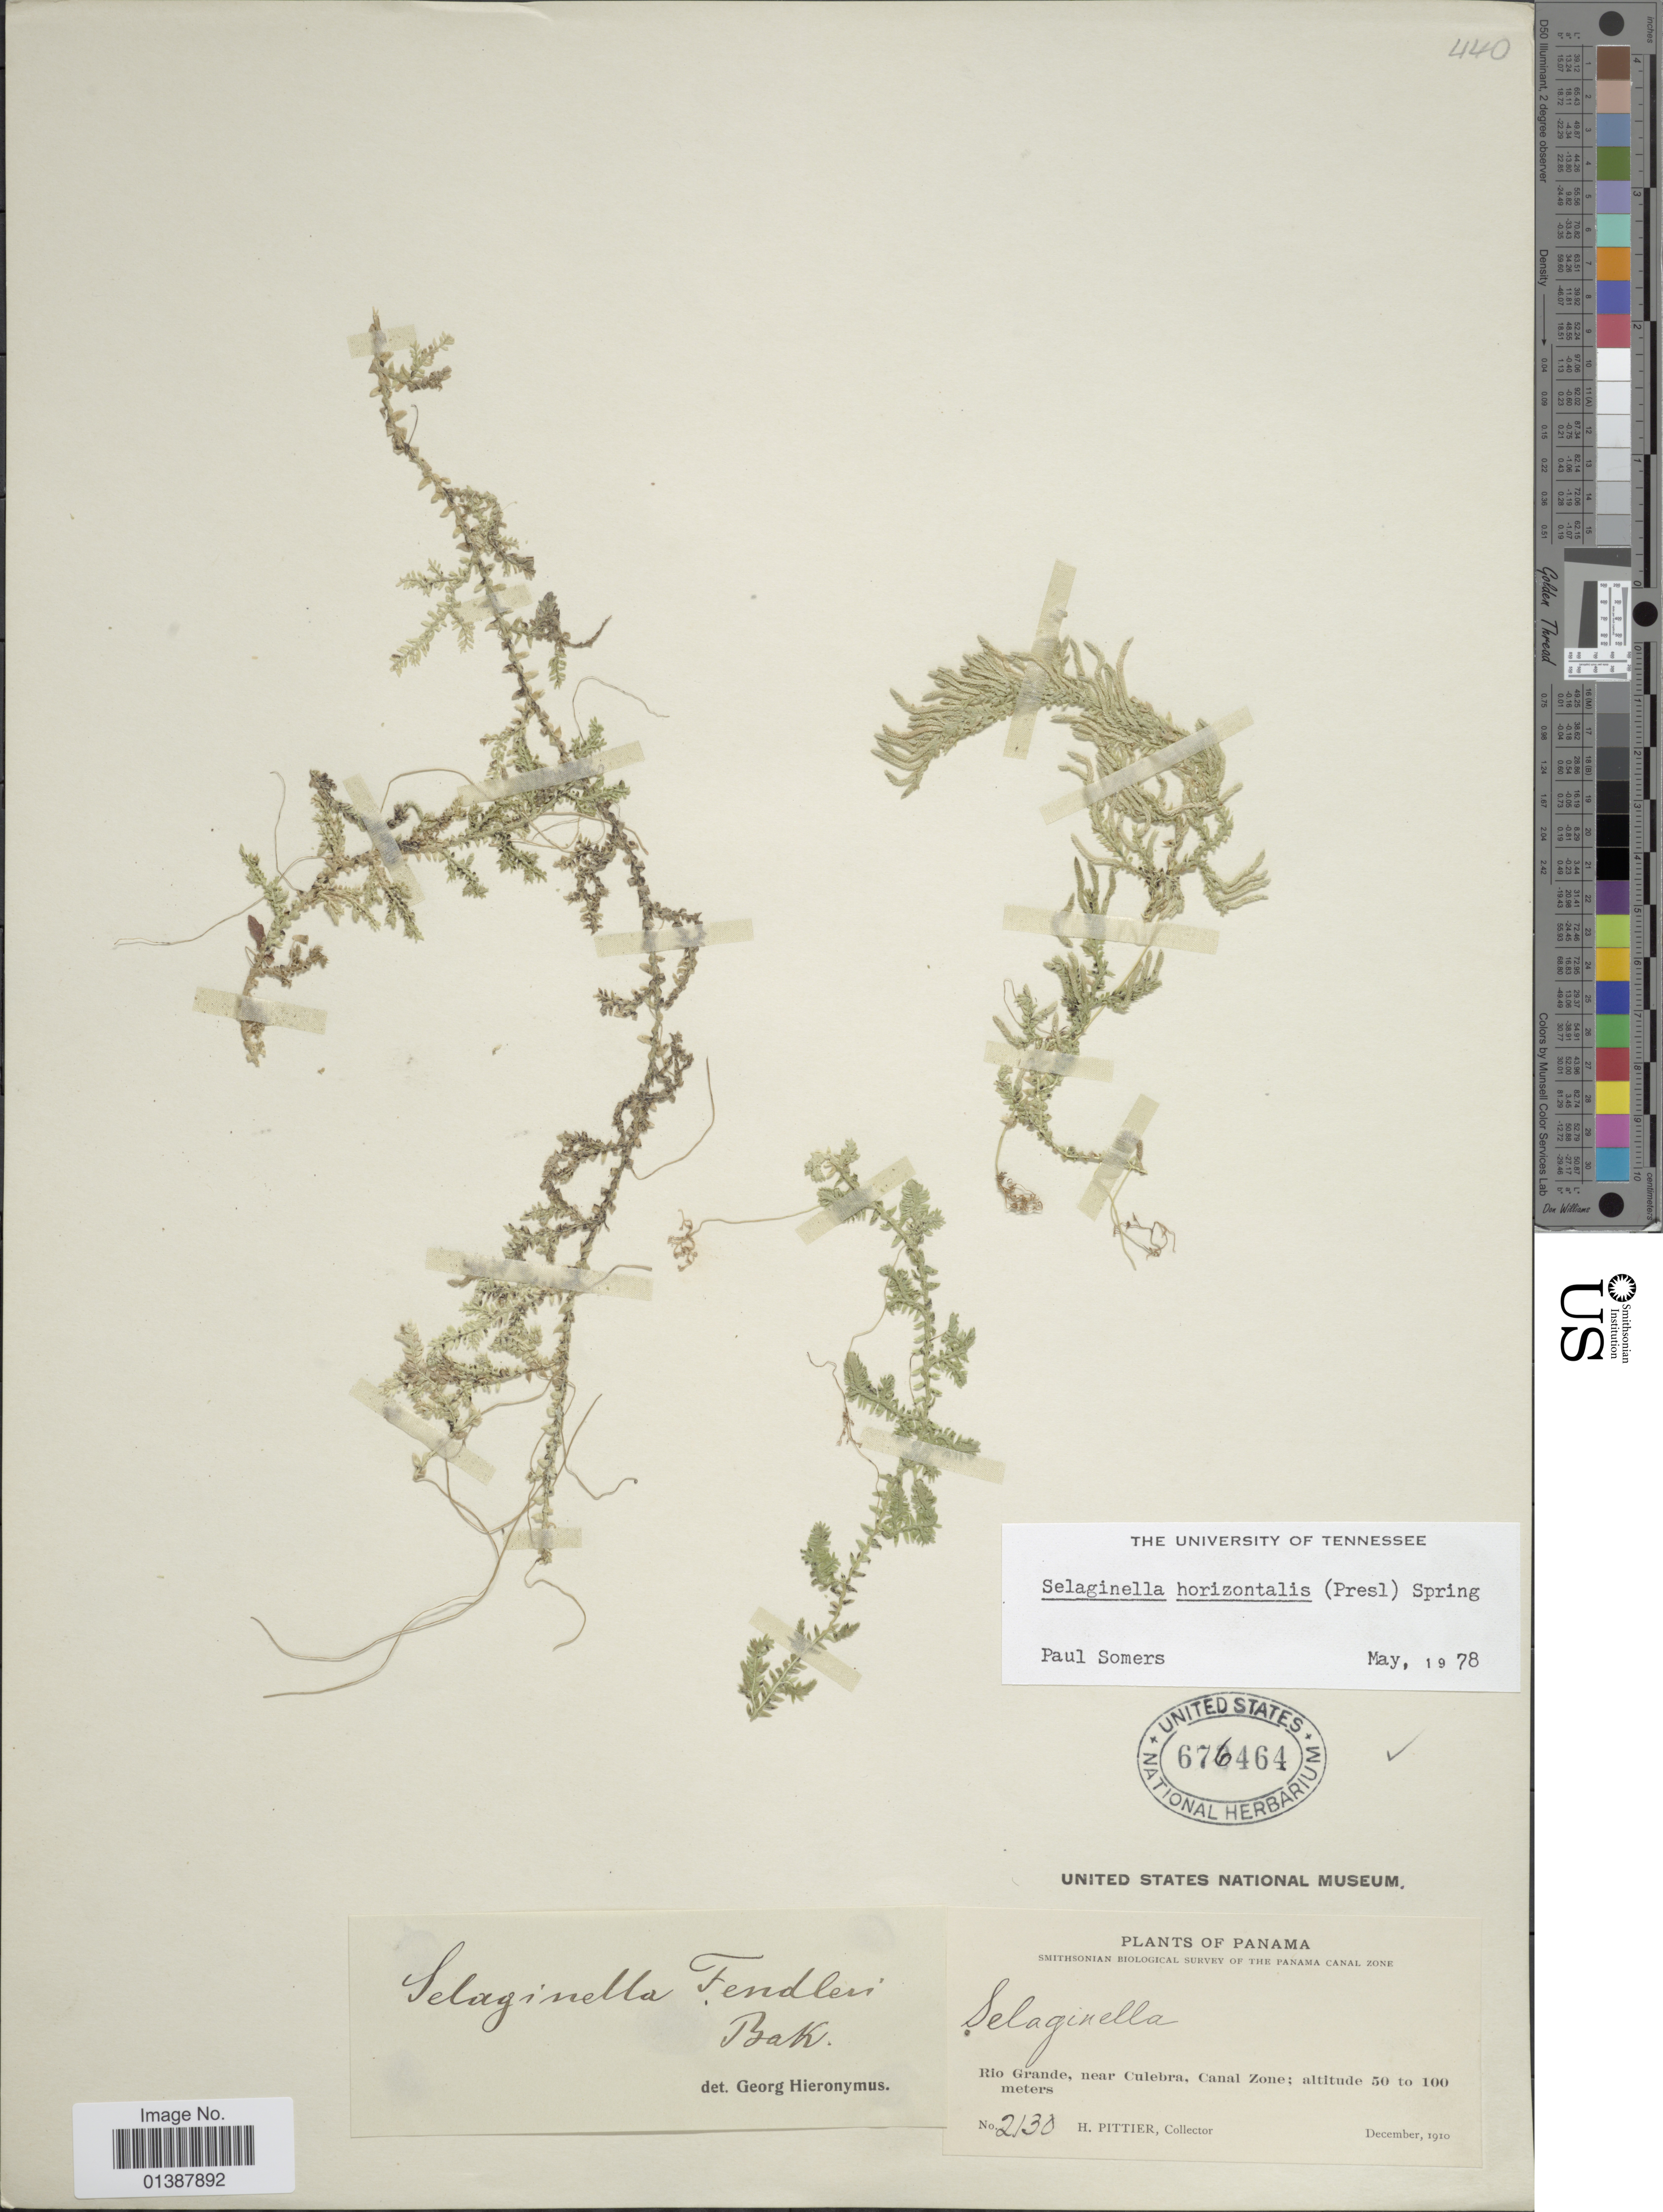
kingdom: Plantae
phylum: Tracheophyta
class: Lycopodiopsida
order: Selaginellales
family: Selaginellaceae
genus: Selaginella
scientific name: Selaginella horizontalis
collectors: H. F. Pittier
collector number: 2130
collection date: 1910-12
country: Panama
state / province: Colón / Panamá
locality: Rio Grande, near Culebra, Canal Zone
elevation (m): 50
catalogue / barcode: US 676464